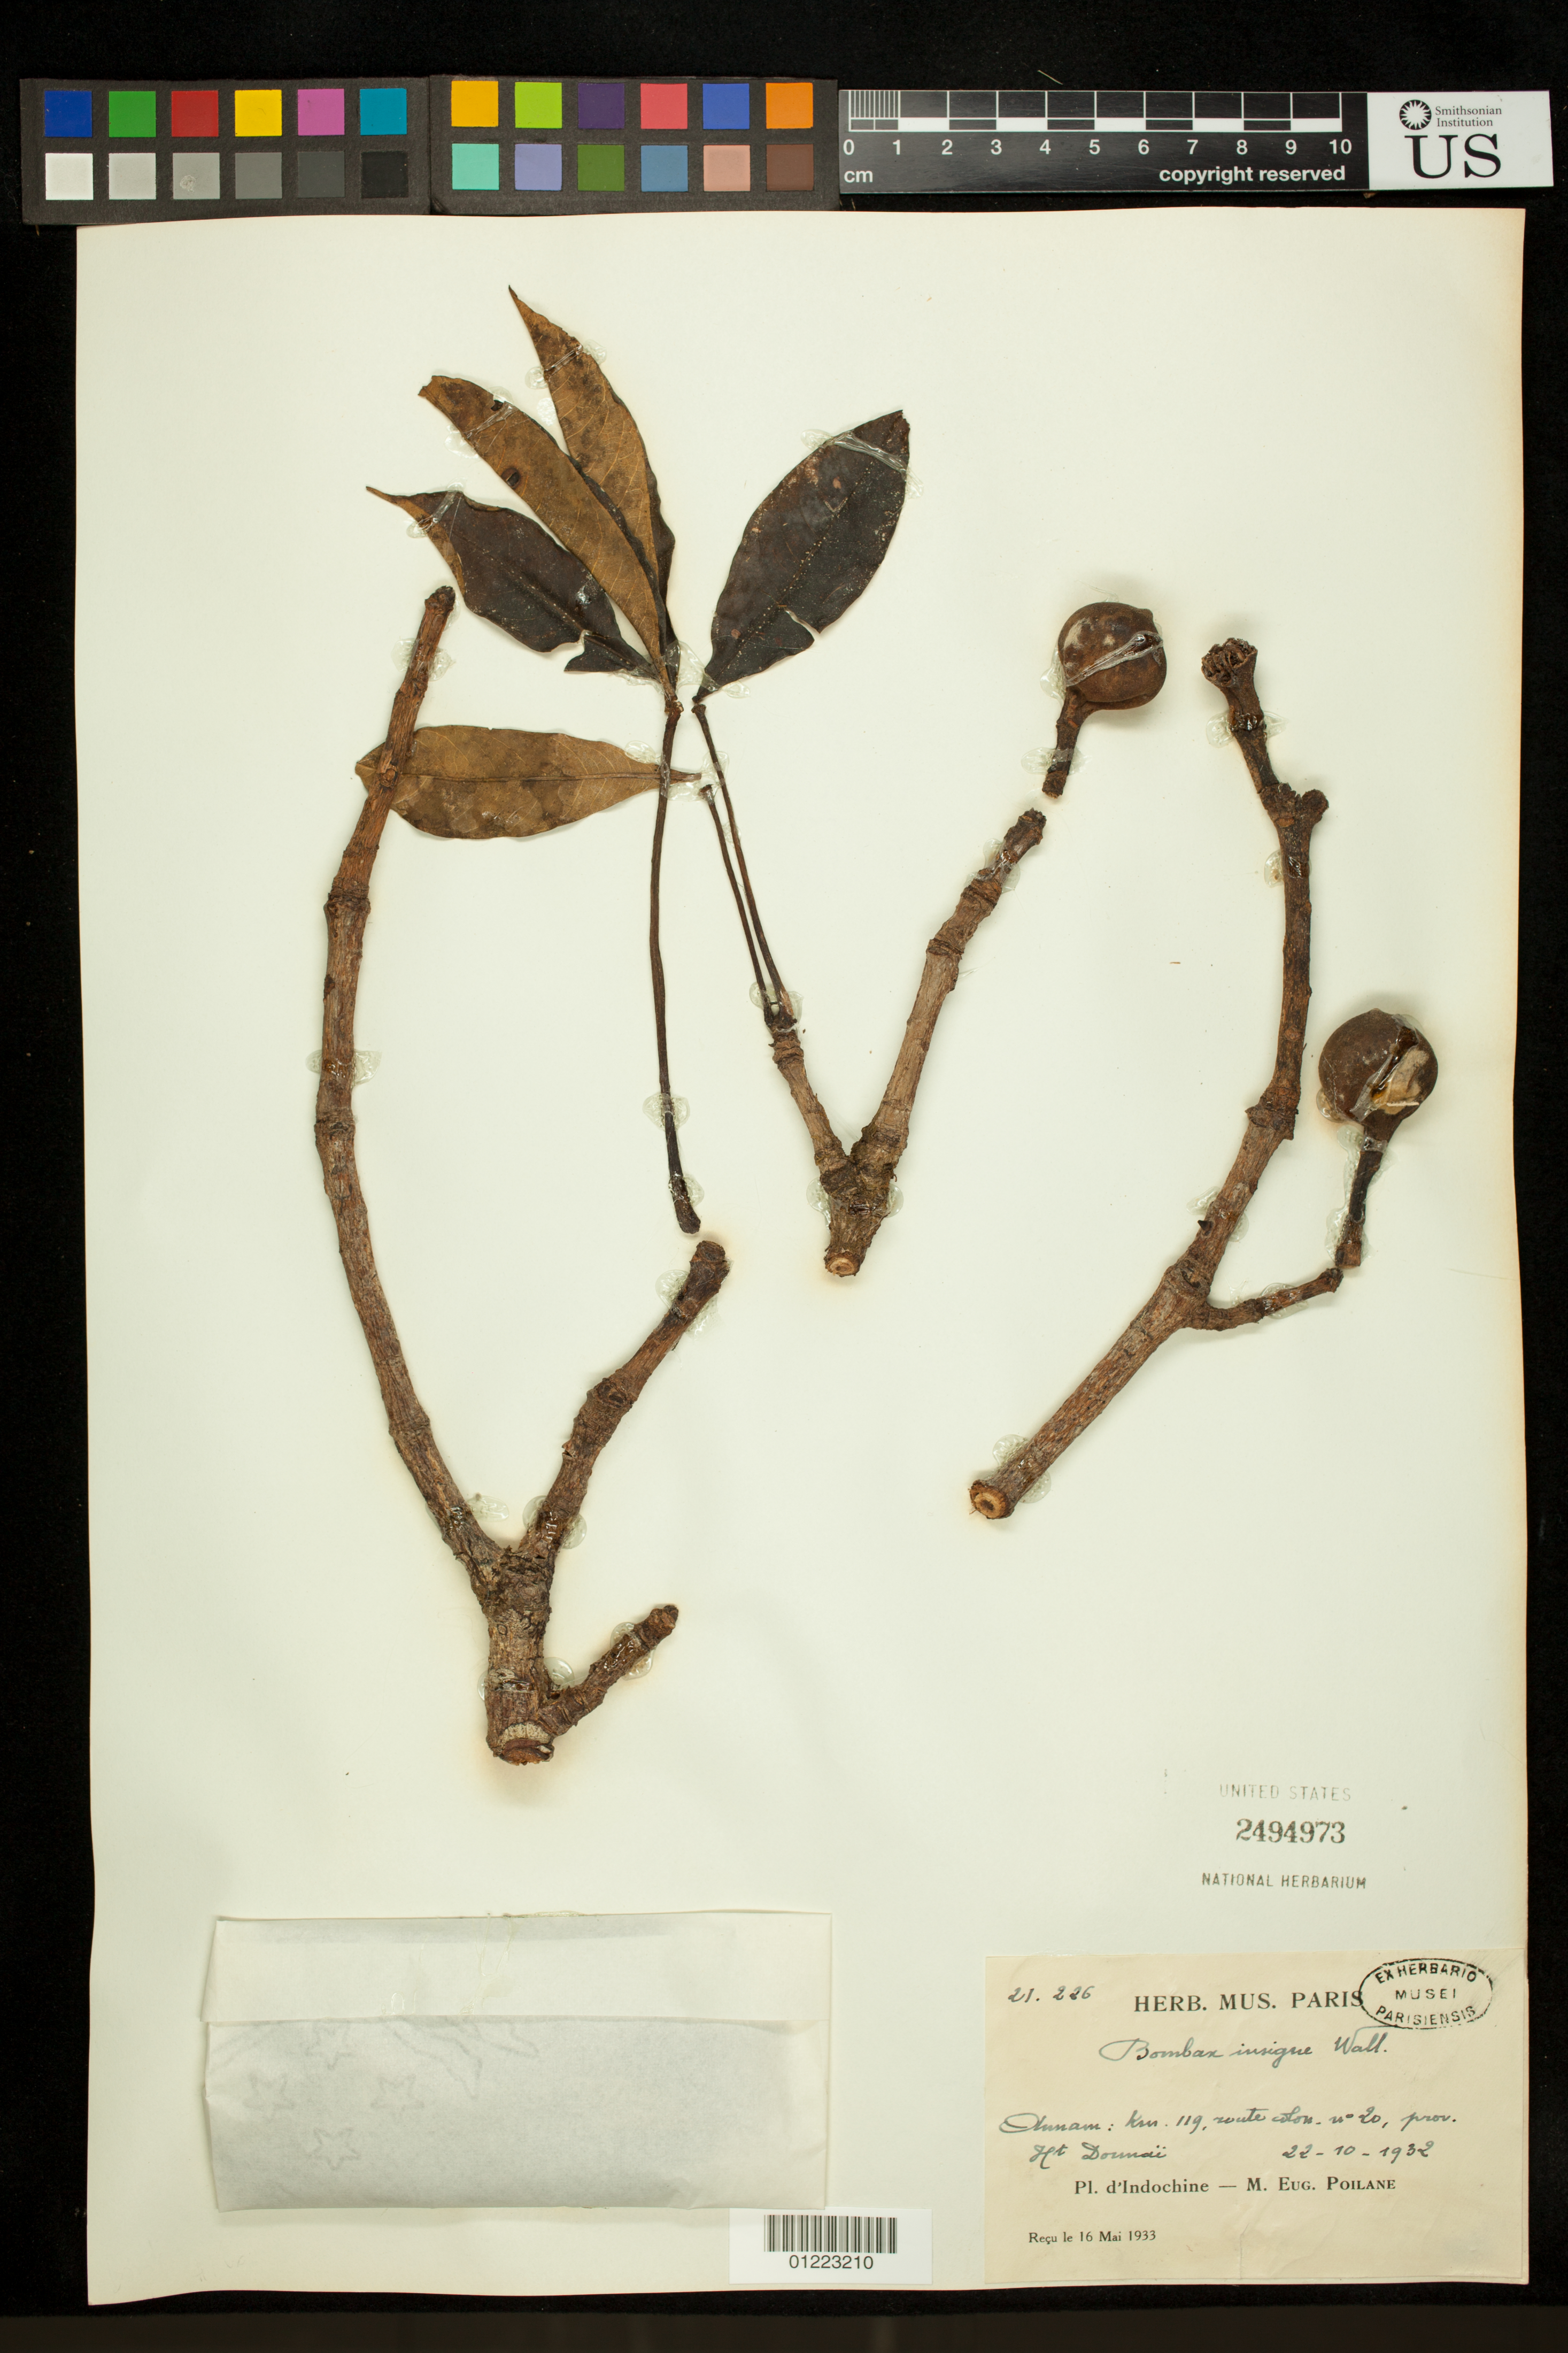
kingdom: Plantae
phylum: Tracheophyta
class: Magnoliopsida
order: Malvales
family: Malvaceae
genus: Bombax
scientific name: Bombax insigne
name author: Wall.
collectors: E. Poilane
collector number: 21. 226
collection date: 1932-10-22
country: Vietnam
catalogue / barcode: US 2494973